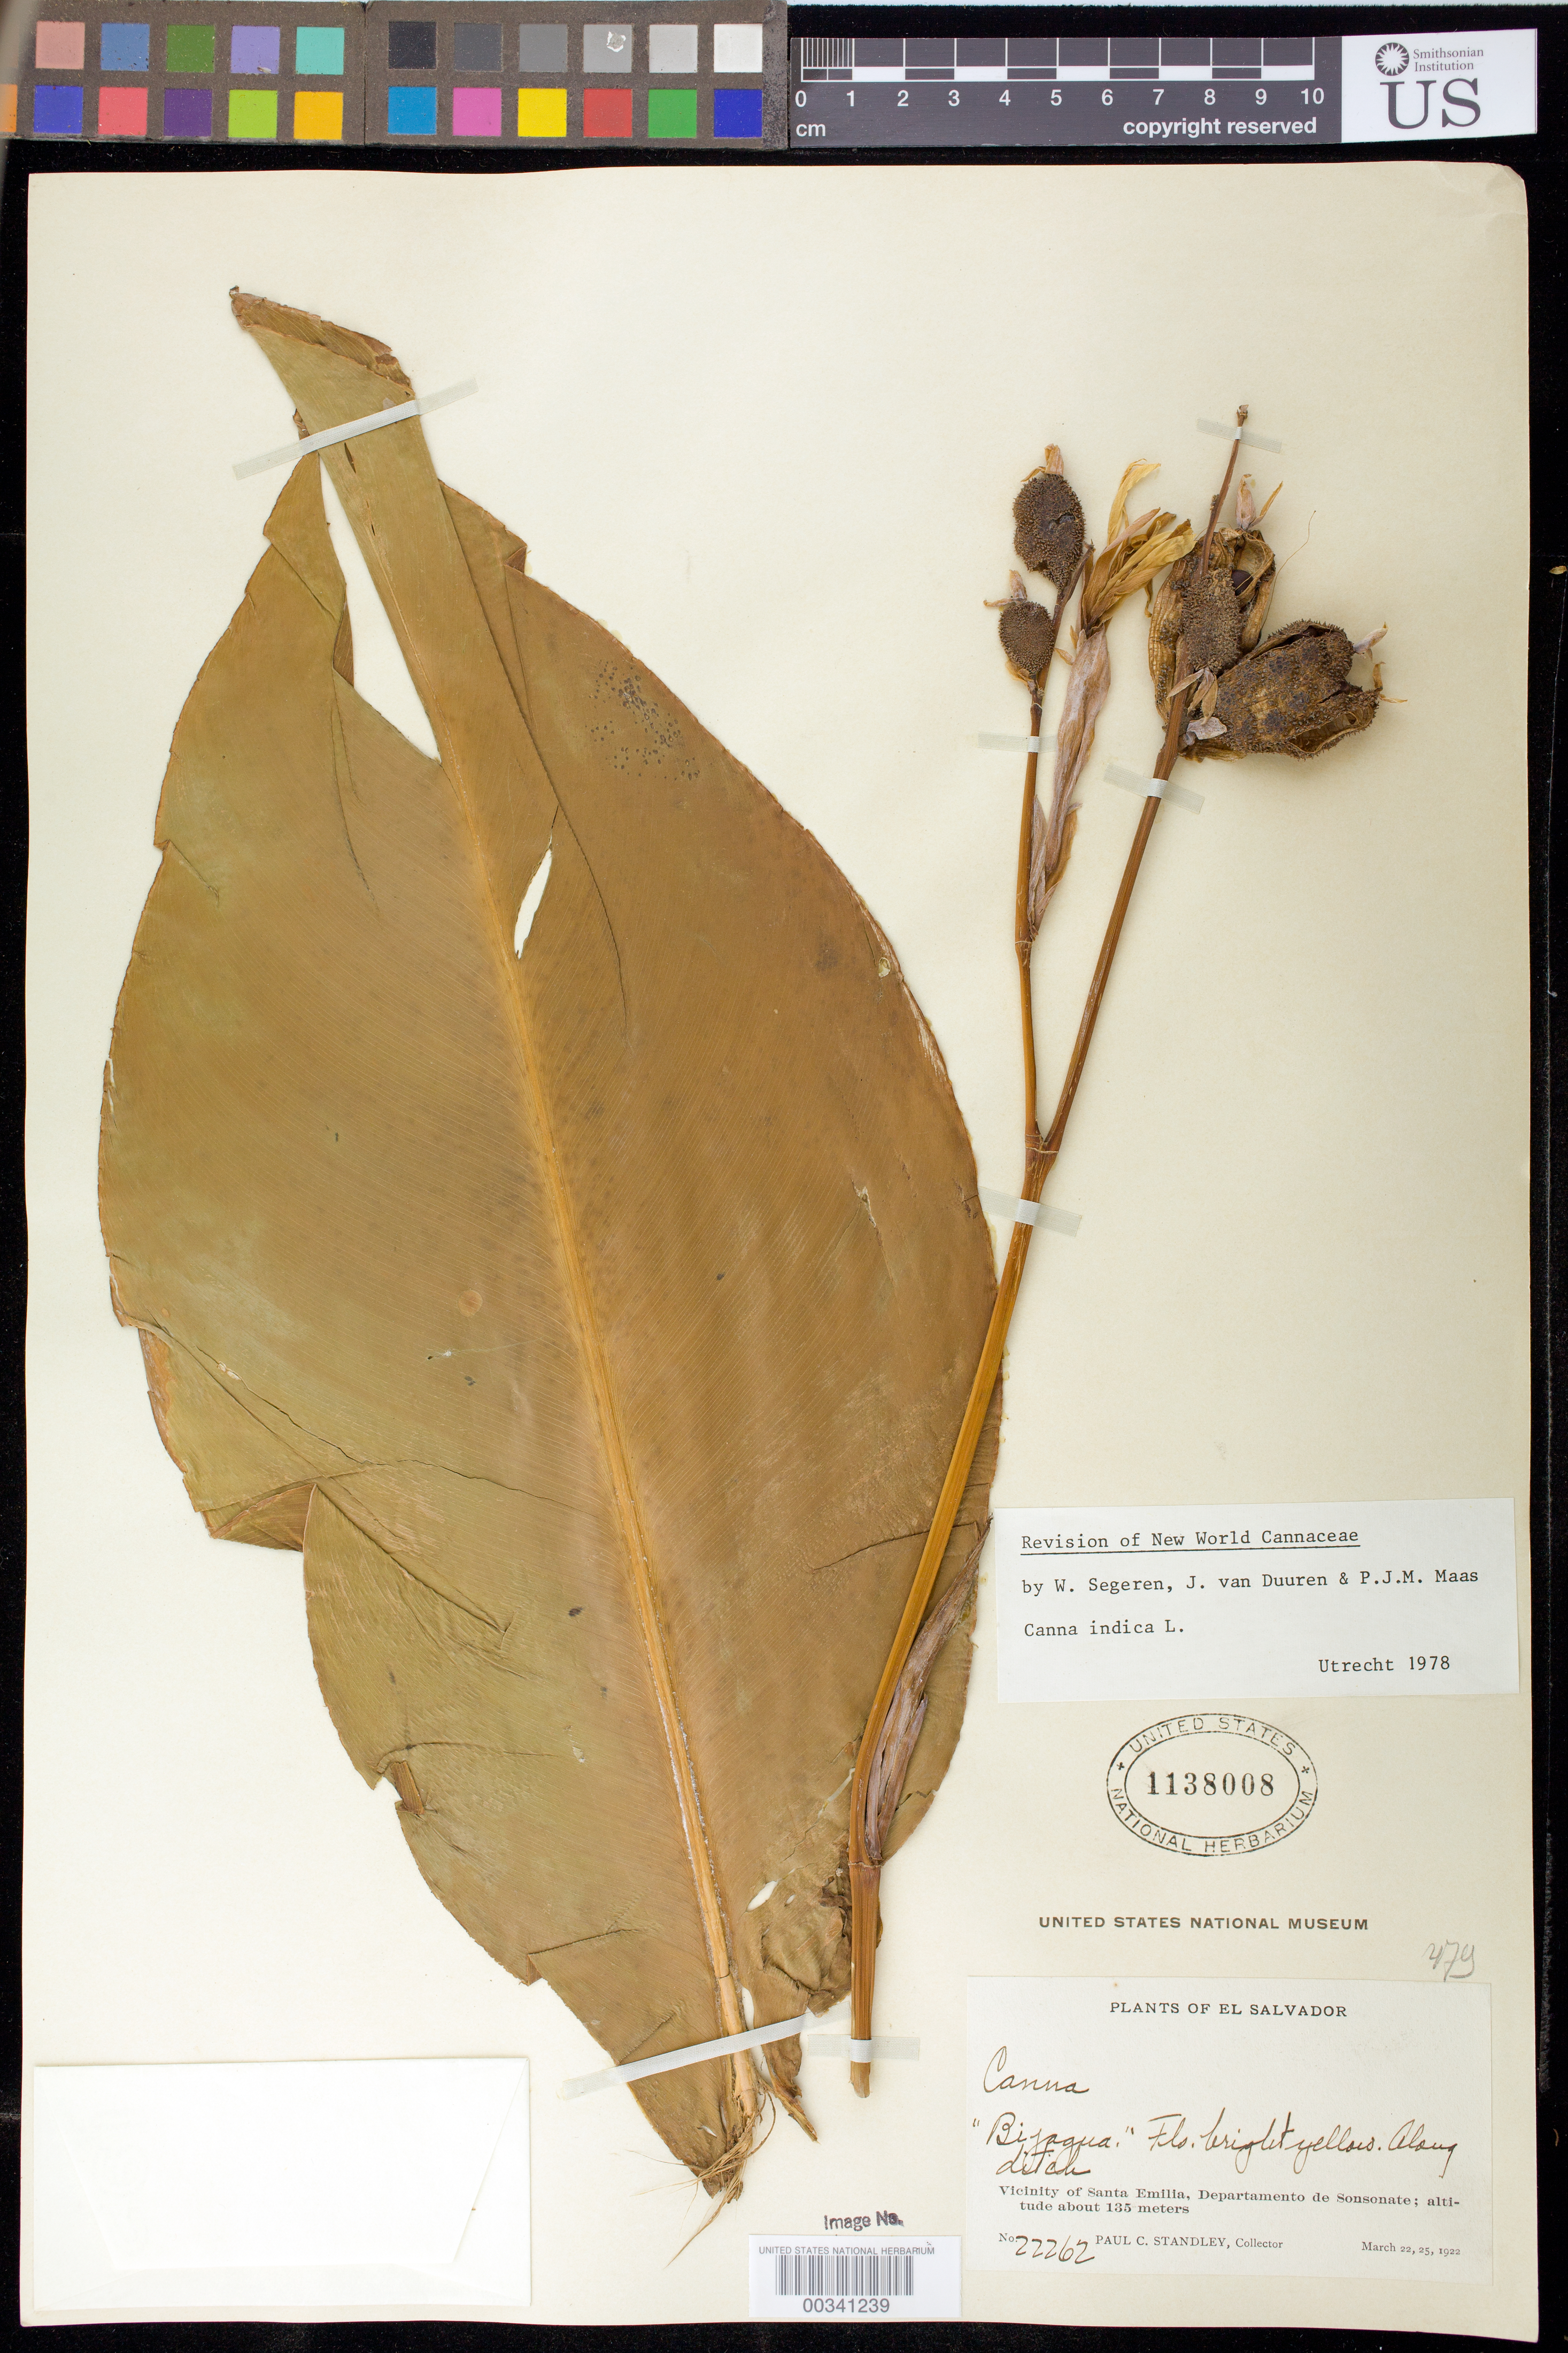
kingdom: Plantae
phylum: Tracheophyta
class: Liliopsida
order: Zingiberales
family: Cannaceae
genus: Canna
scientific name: Canna indica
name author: L.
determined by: Segeren, W.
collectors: P. C. Standley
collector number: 22262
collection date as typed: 22 Mar 1922 and 25 Mar 1922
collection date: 1922-03-22,1922-03-25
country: El Salvador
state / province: Sonsonate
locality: Vicinity of santa emilia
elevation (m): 135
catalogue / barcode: US 1138008